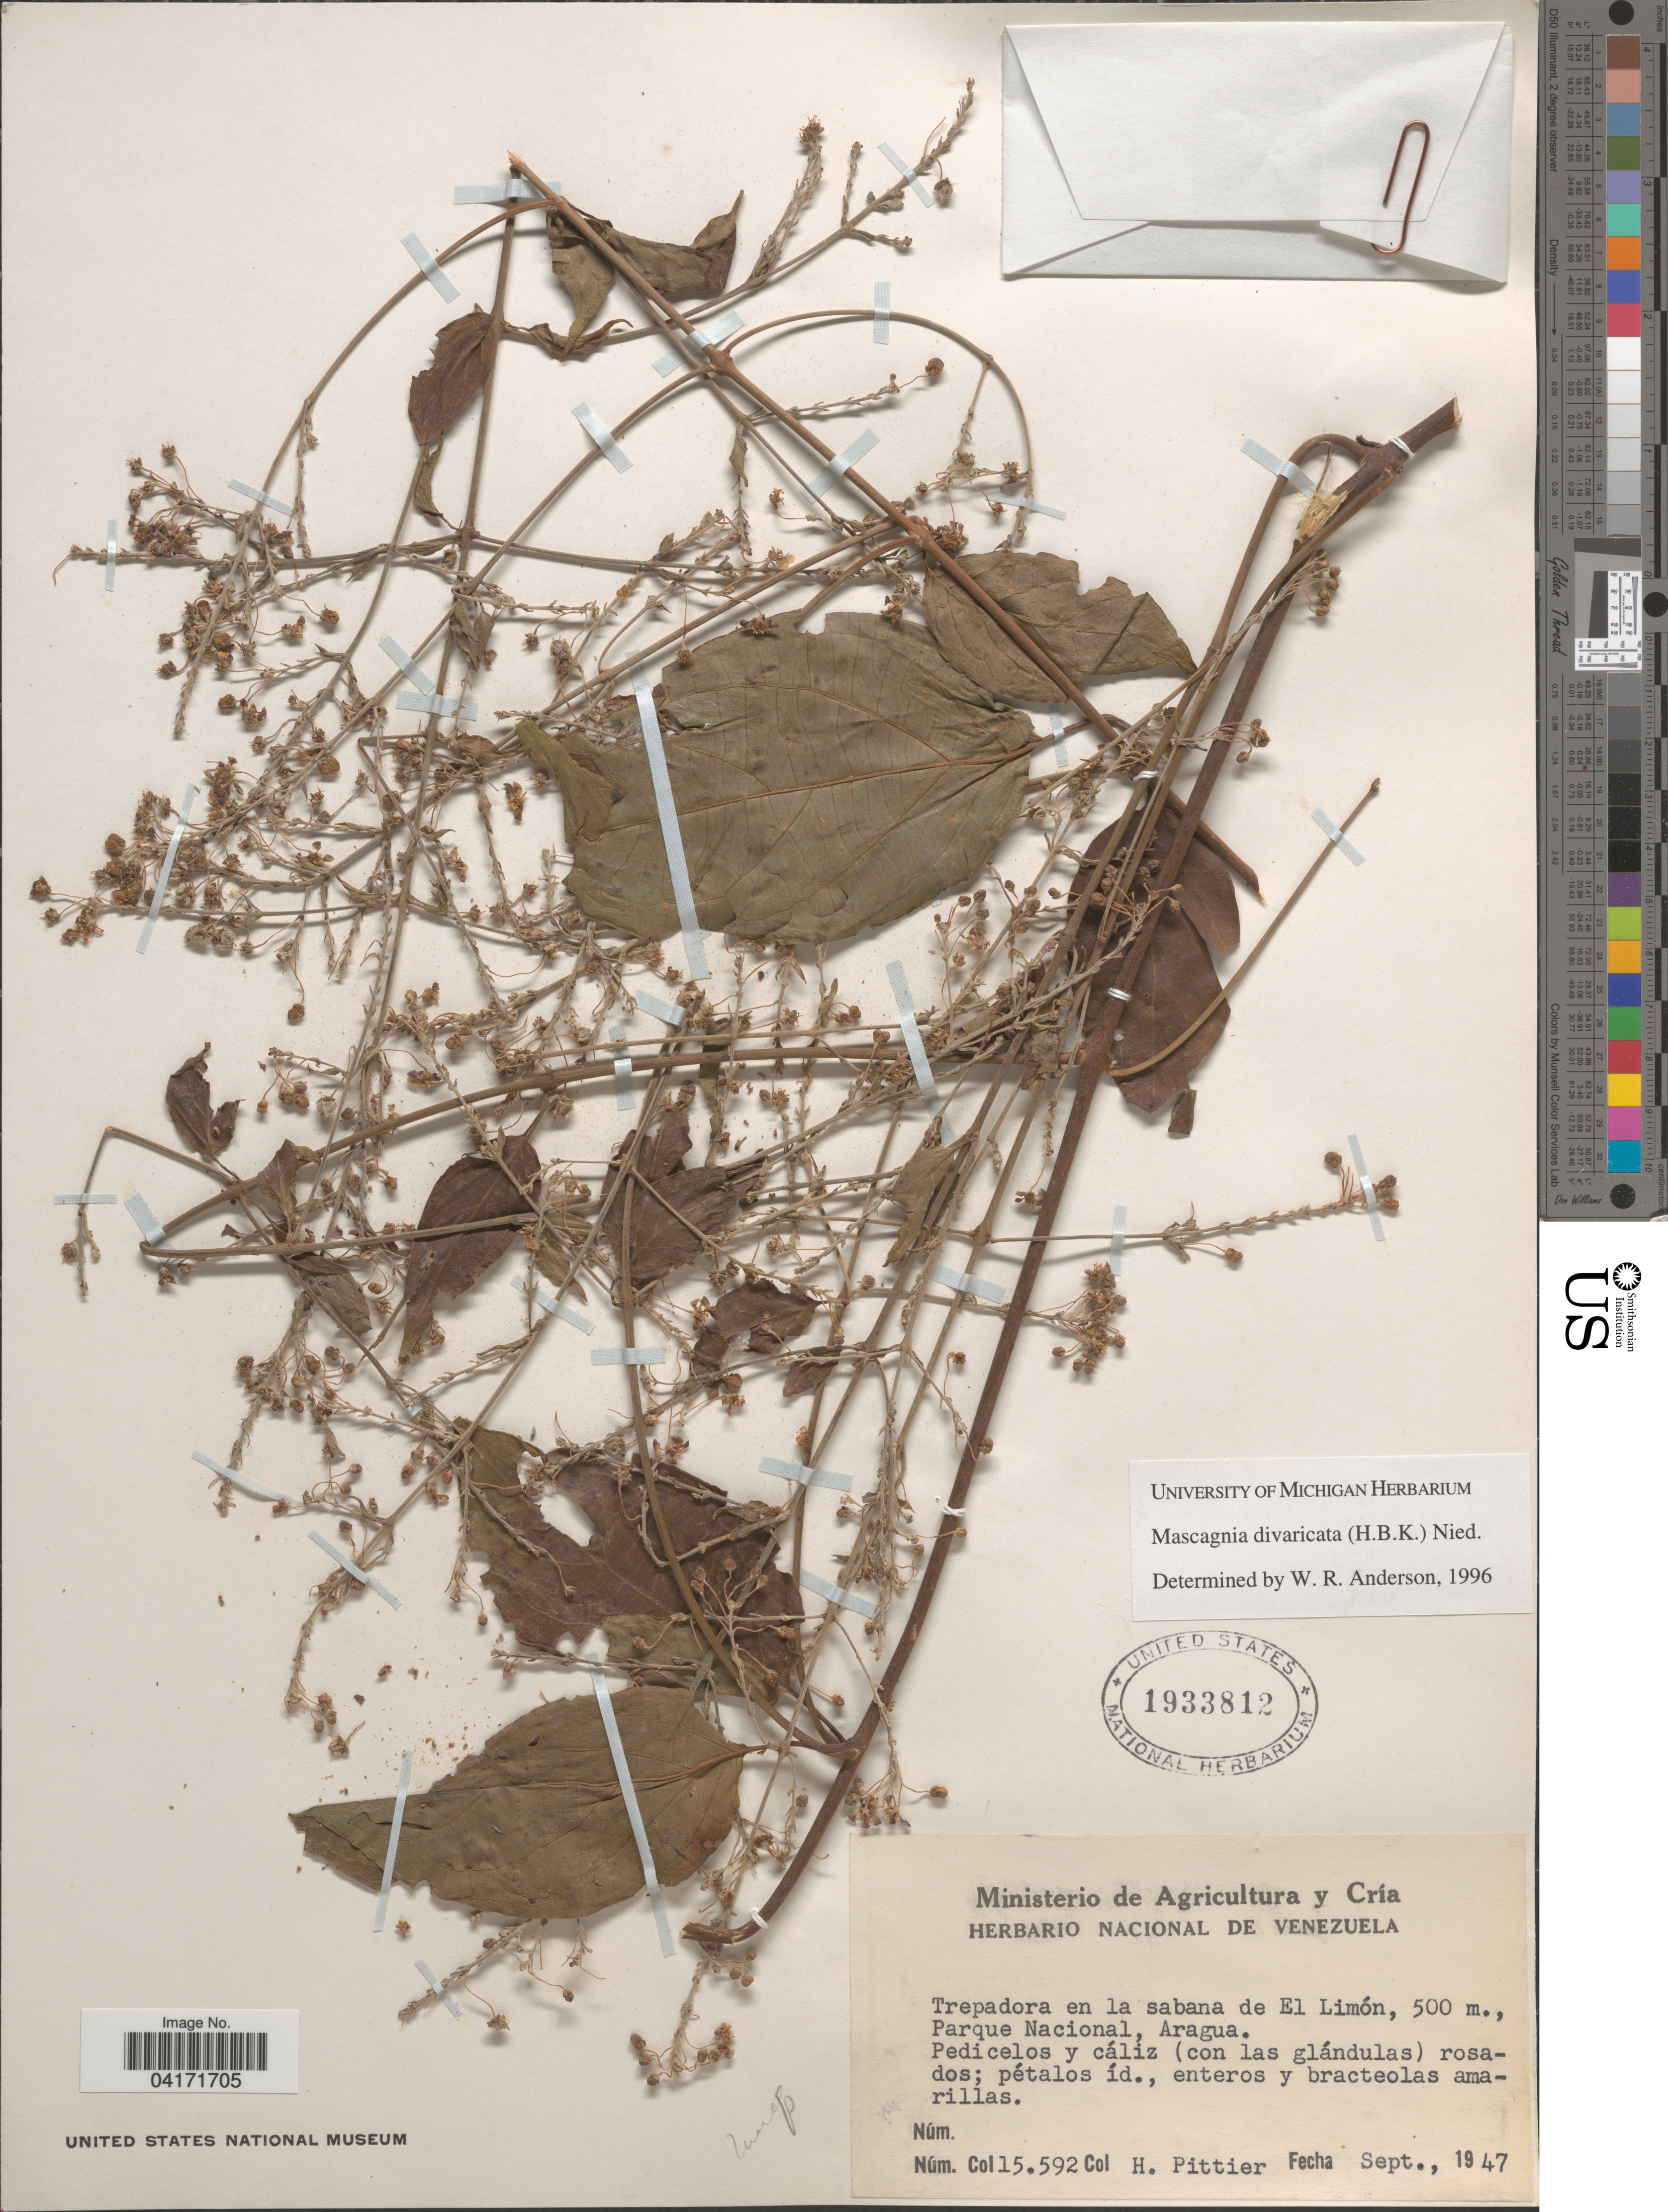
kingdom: Plantae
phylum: Tracheophyta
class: Magnoliopsida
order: Malpighiales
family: Malpighiaceae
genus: Mascagnia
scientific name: Mascagnia divaricata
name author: (Kunth) Nied.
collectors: H. F. Pittier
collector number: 15592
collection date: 1947-09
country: Venezuela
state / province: Aragua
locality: Trepadora en la sabana de El Limón, Parque Nacional.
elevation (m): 500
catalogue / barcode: US 1933812